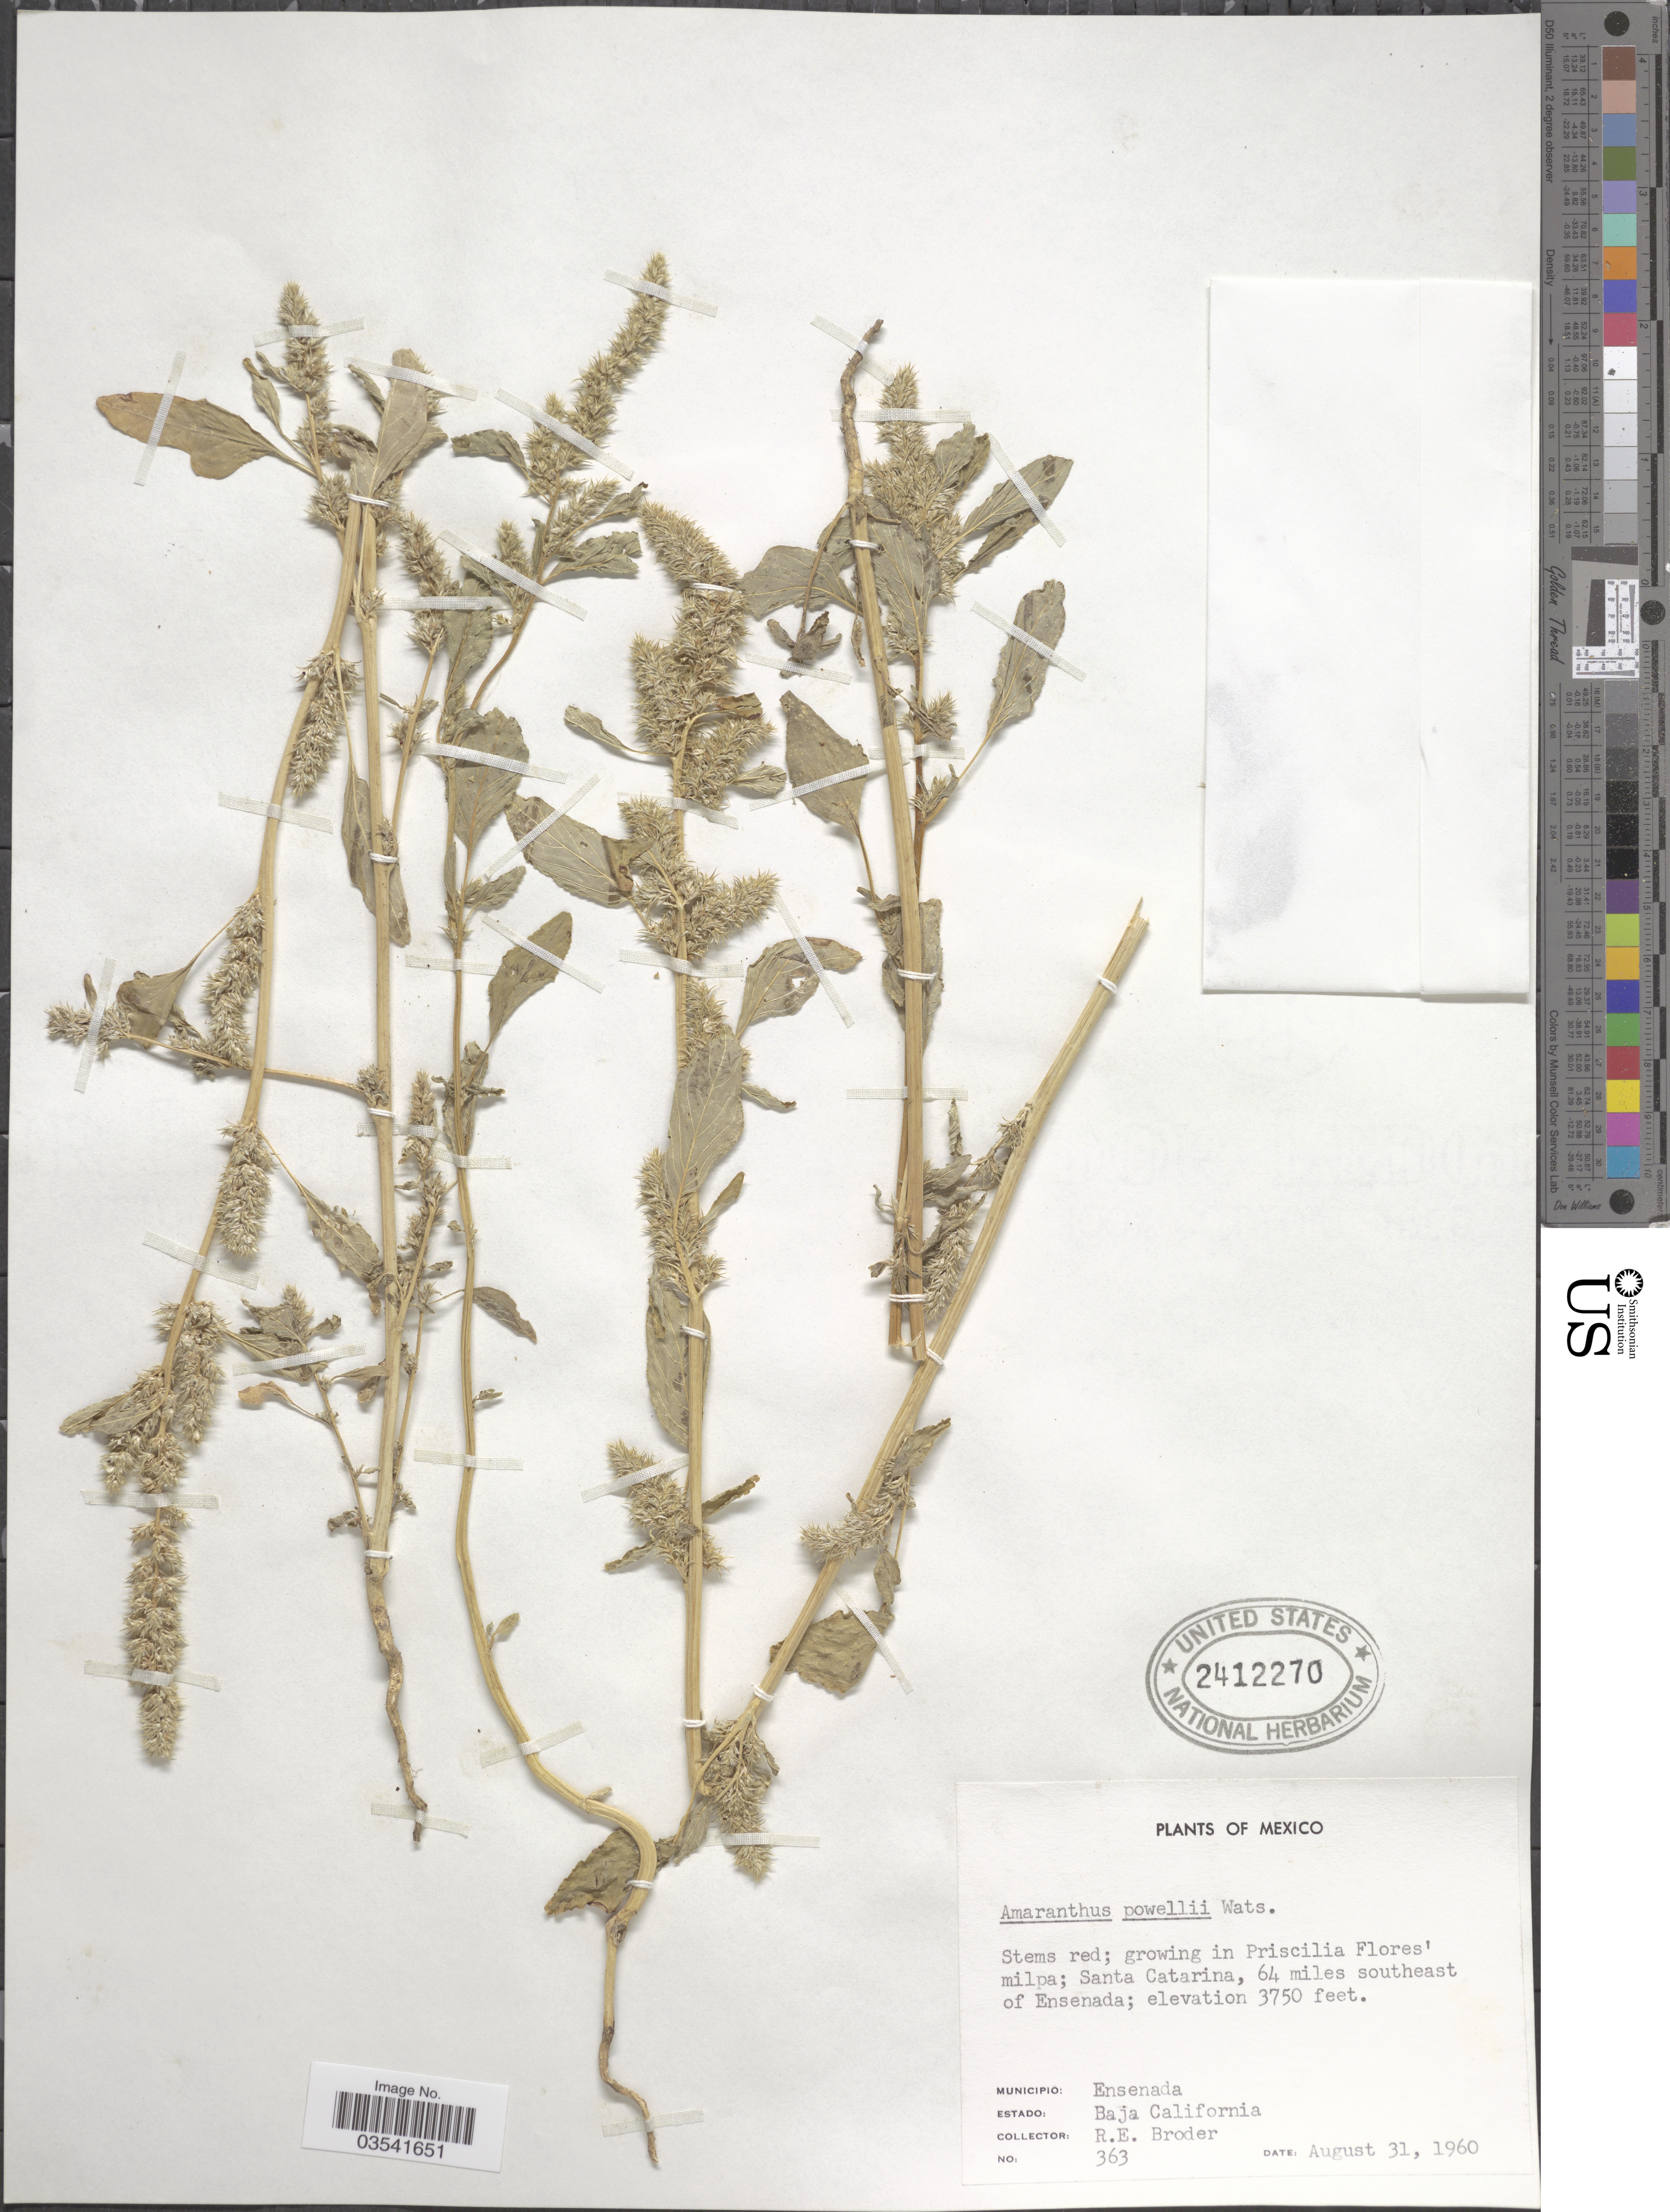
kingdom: Plantae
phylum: Tracheophyta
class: Magnoliopsida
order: Caryophyllales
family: Amaranthaceae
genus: Amaranthus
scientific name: Amaranthus powellii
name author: S. Watson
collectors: R. Broder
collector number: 363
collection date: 1960-08-31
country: Mexico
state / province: Baja California Norte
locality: Santa Catarina, 64 miles southeast of Ensenada. Municipio: Ensenada.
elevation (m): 1143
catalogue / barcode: US 2412270